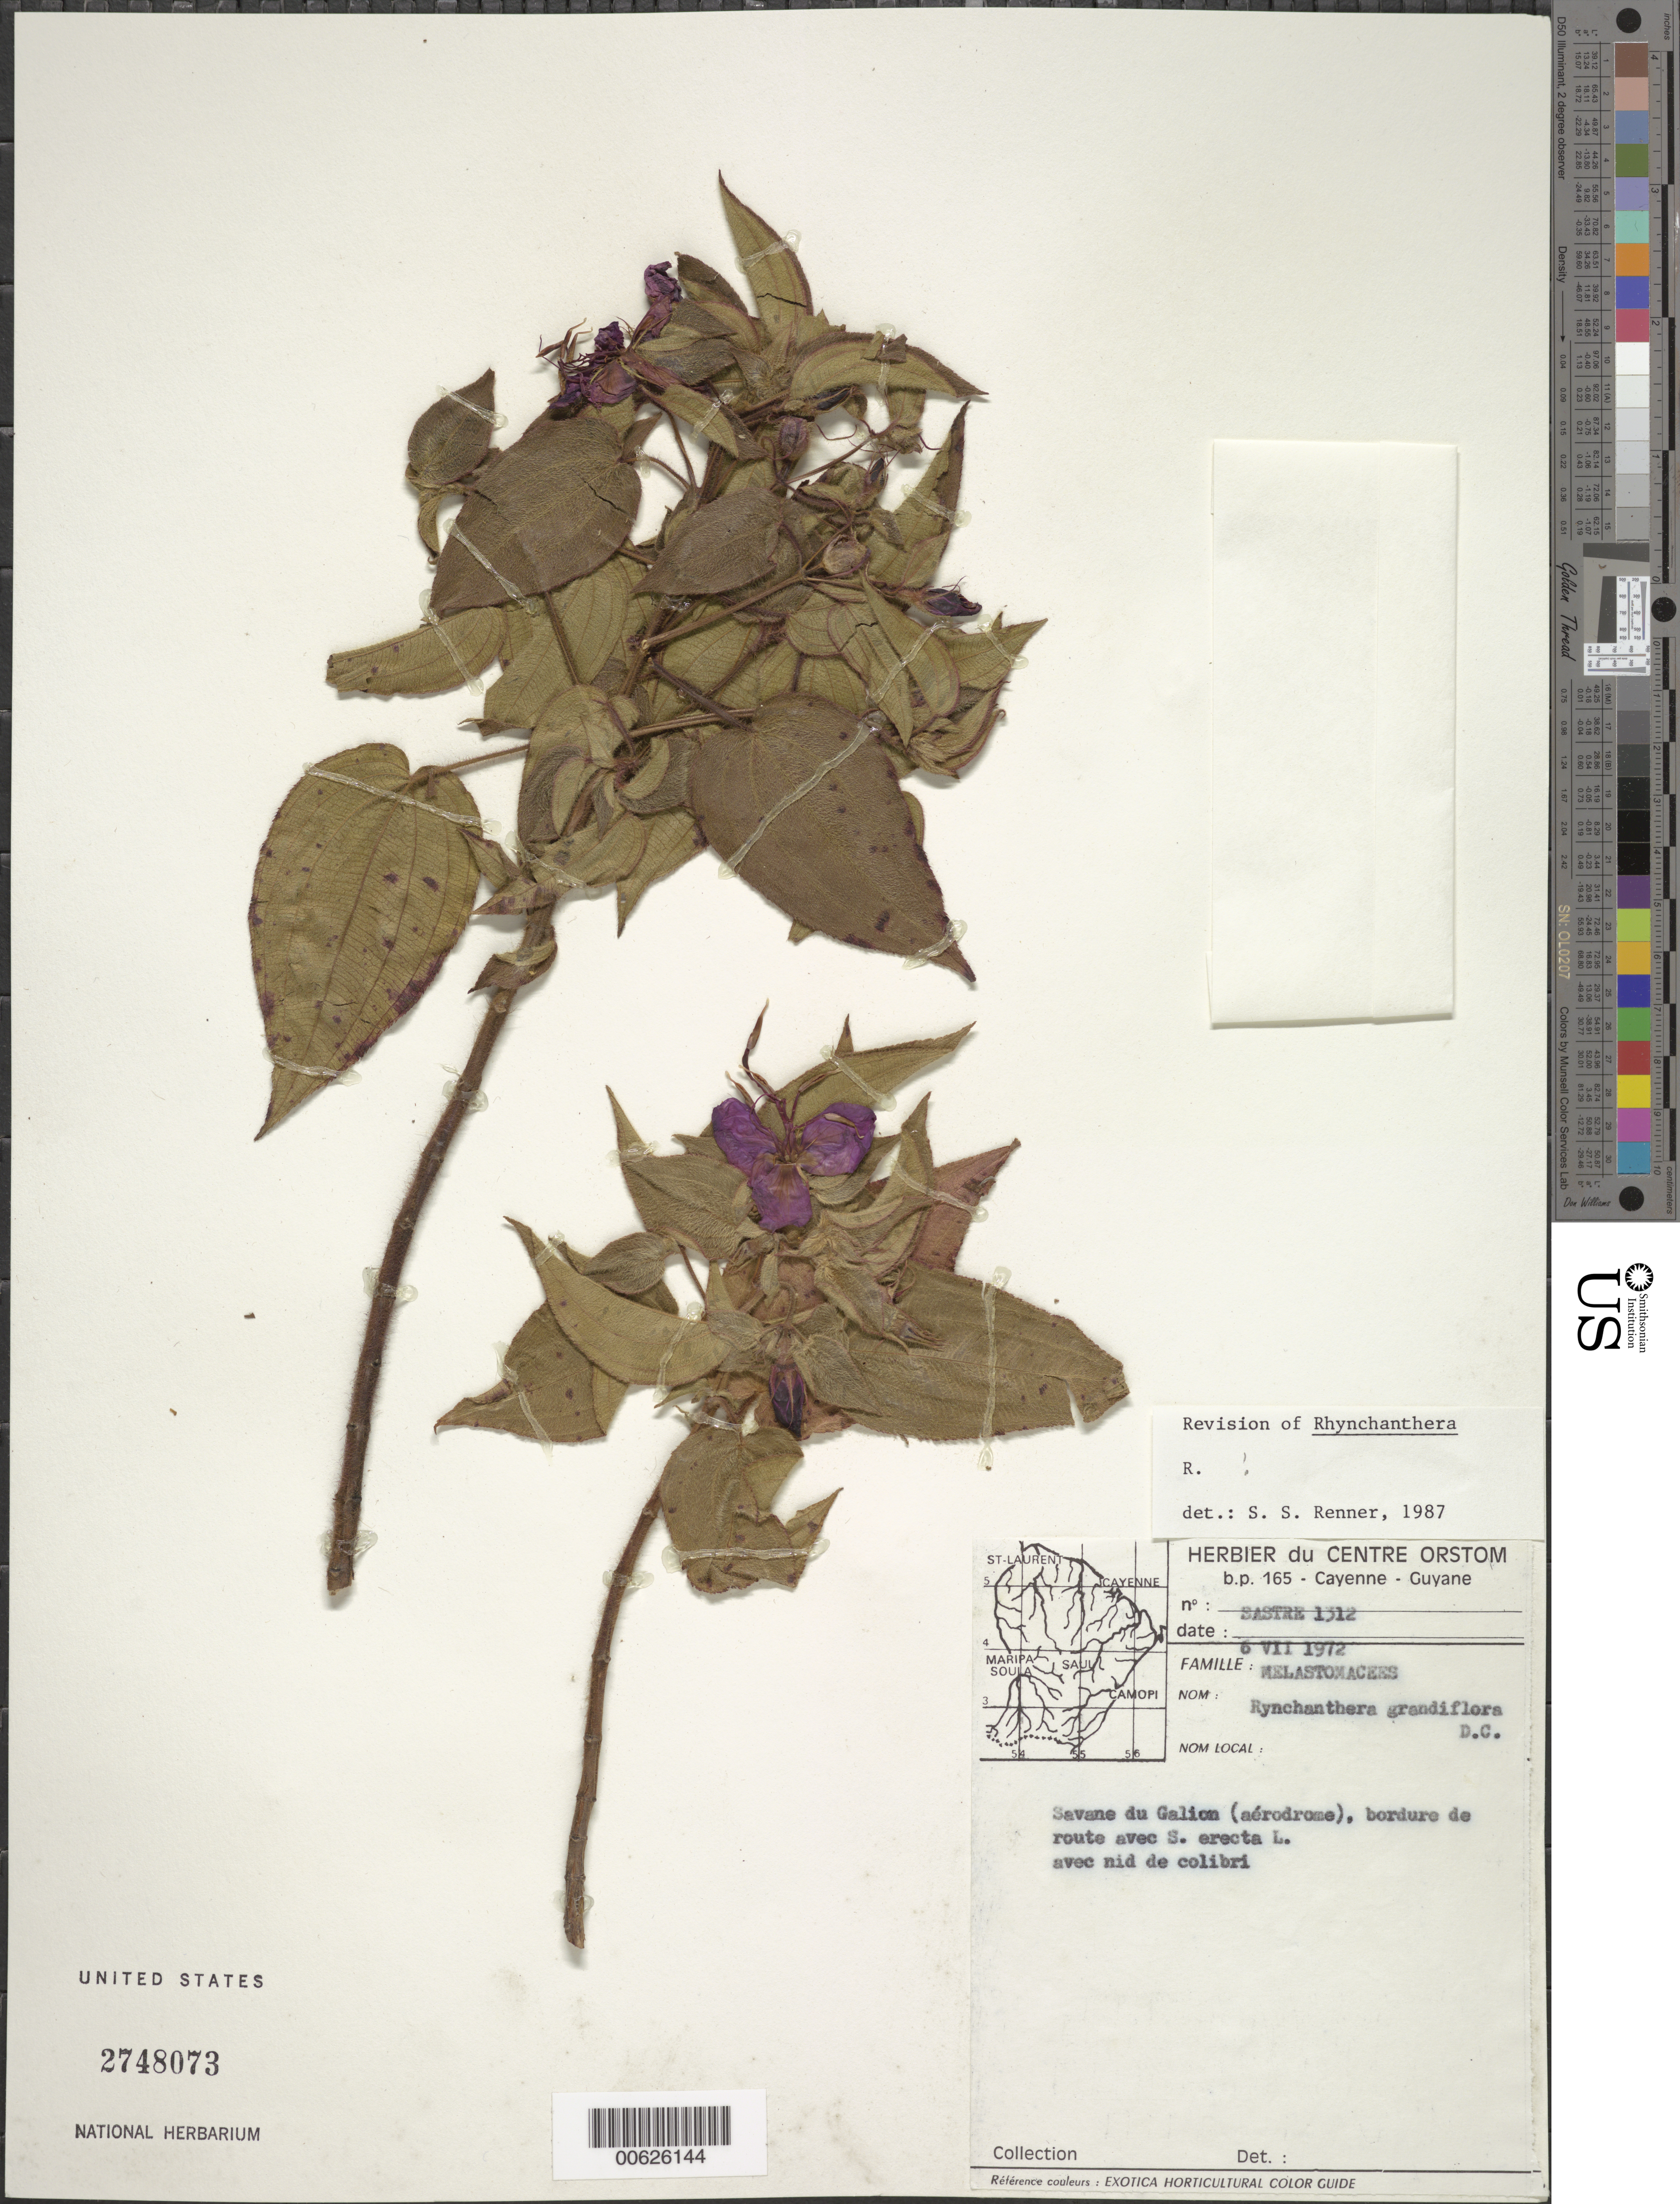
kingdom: Plantae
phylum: Tracheophyta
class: Magnoliopsida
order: Myrtales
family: Melastomataceae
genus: Rhynchanthera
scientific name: Rhynchanthera grandiflora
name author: (Aubl.) DC.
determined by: Renner, S. S.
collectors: C. H. L. Sastre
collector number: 1312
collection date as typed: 6-Jul-72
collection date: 1972-07-06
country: French Guiana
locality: Savane du Galion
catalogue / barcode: US 2748073